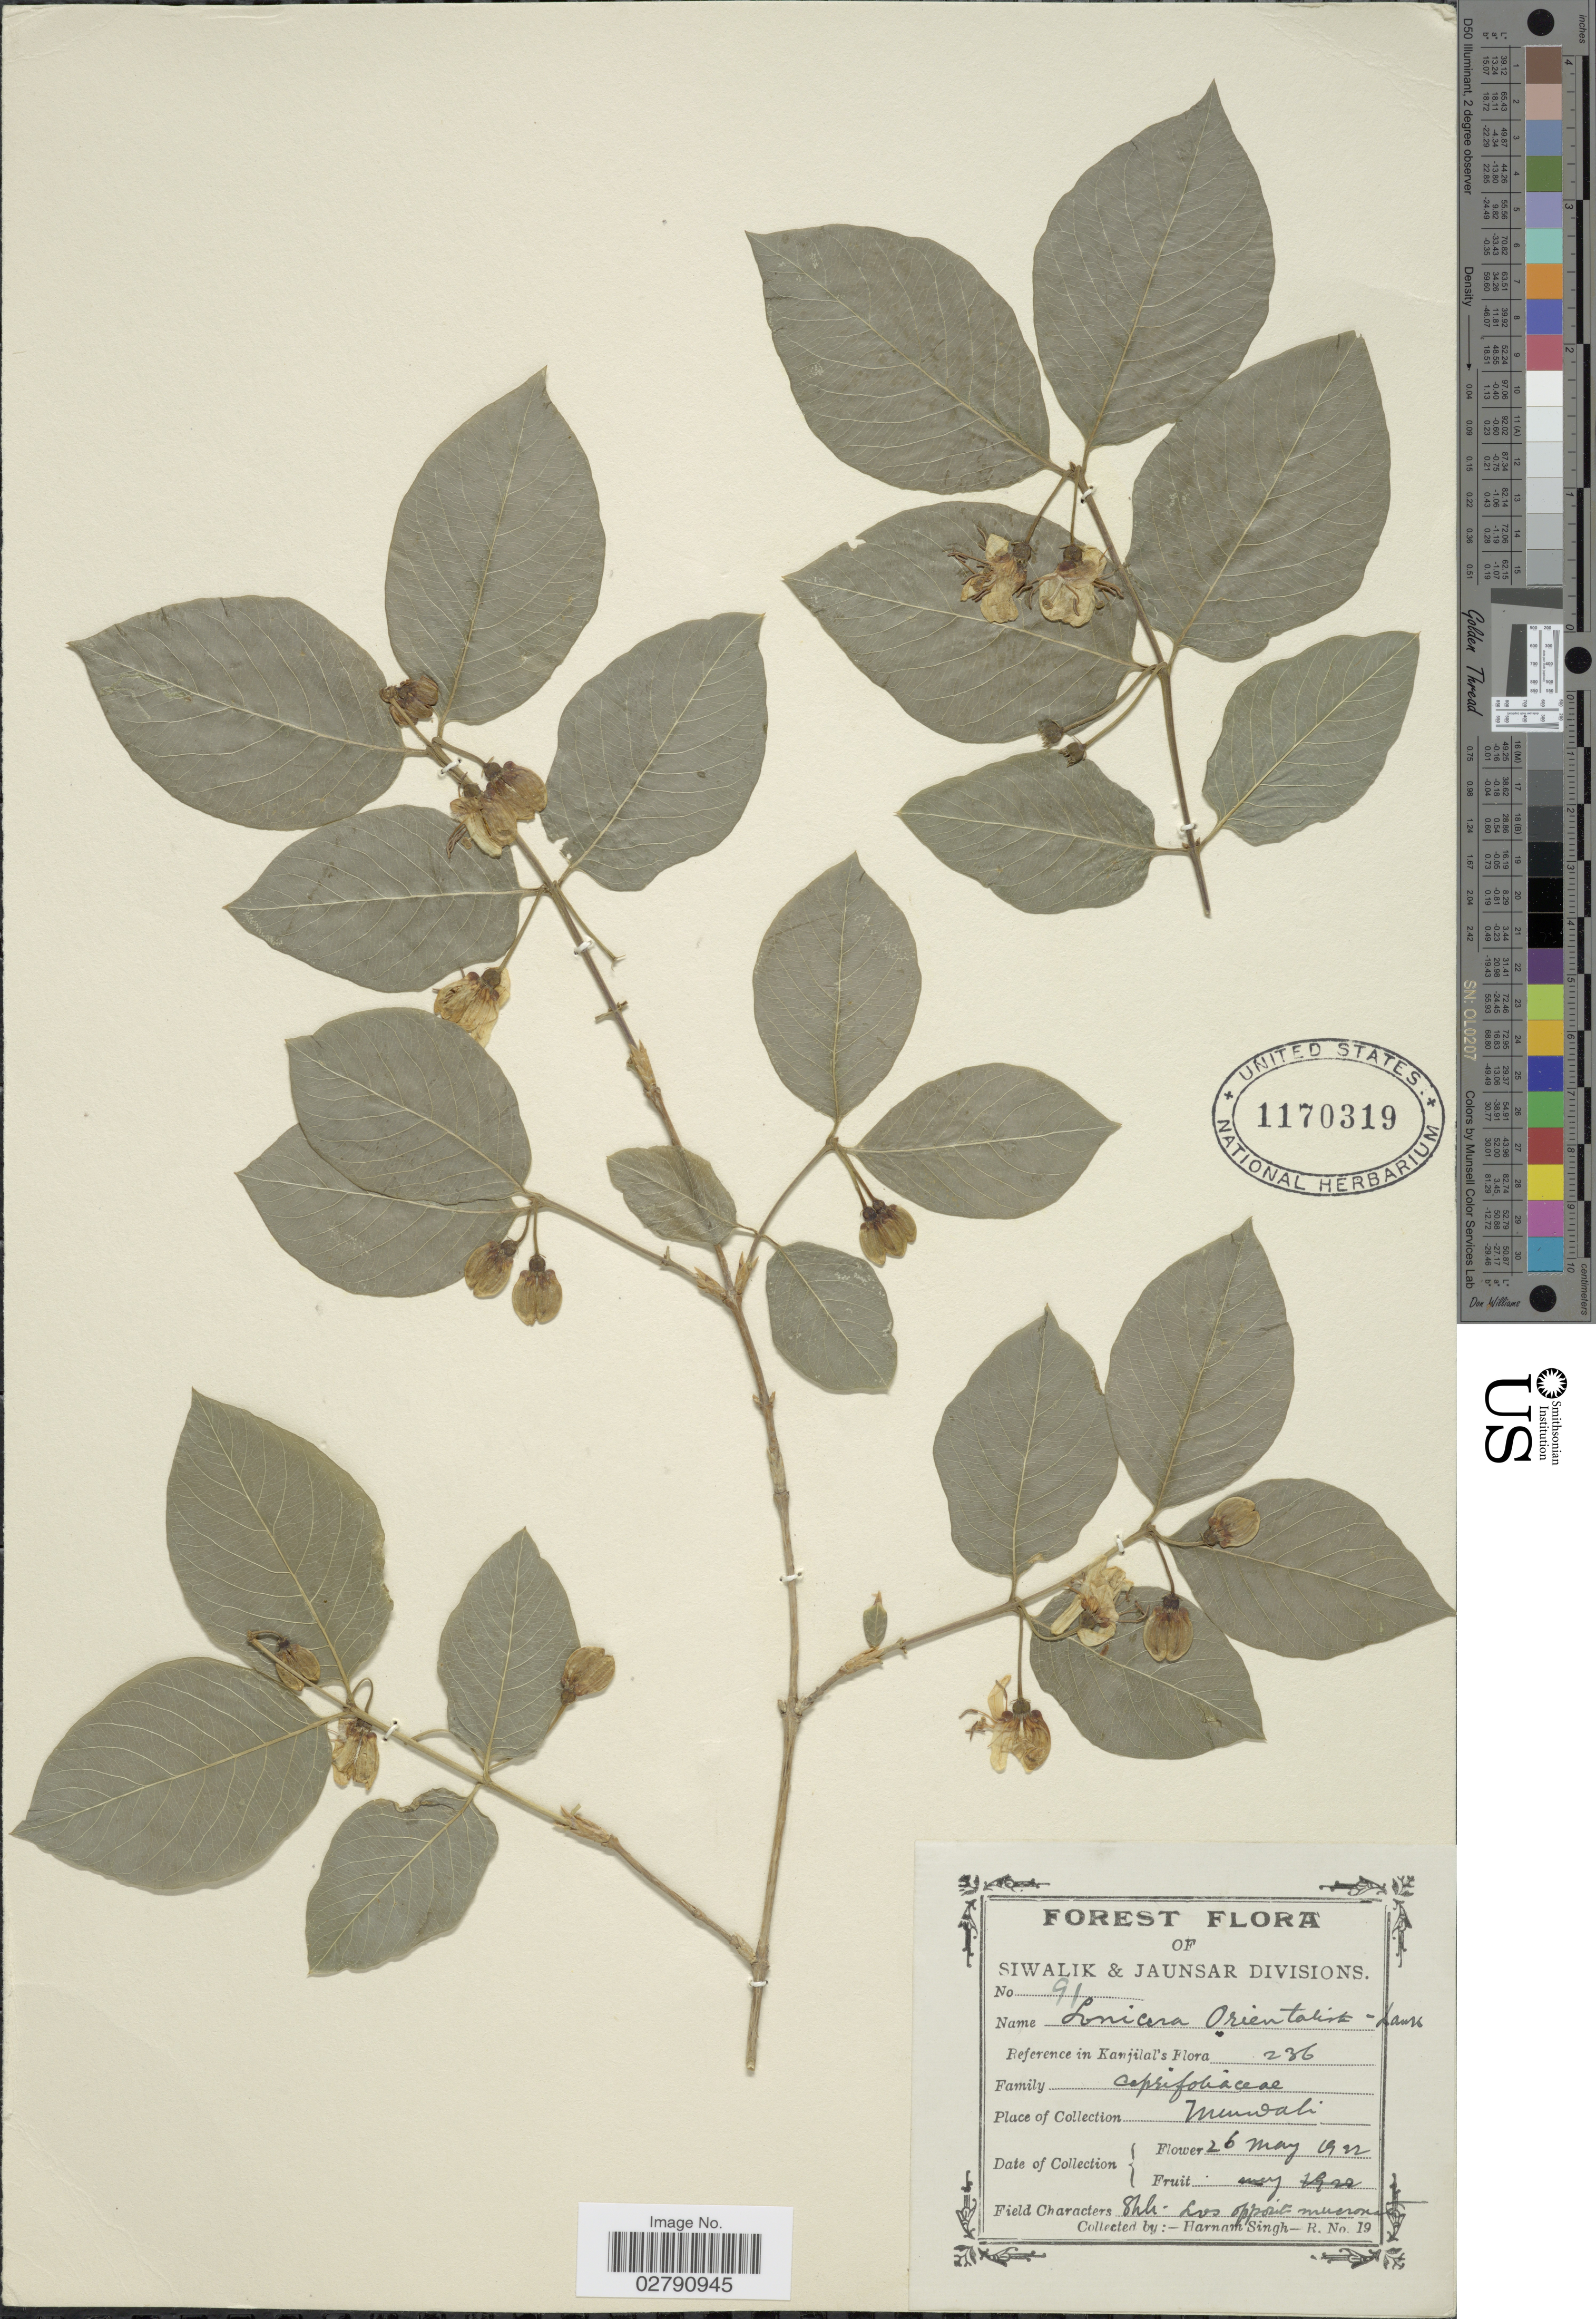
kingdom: Plantae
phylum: Tracheophyta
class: Magnoliopsida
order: Dipsacales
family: Caprifoliaceae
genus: Lonicera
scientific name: Lonicera orientalis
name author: Lam.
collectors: H. Singh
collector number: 19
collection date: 1922-05-26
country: India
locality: Siwalik & Jaunsar Divisions. Muwali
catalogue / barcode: US 1170319